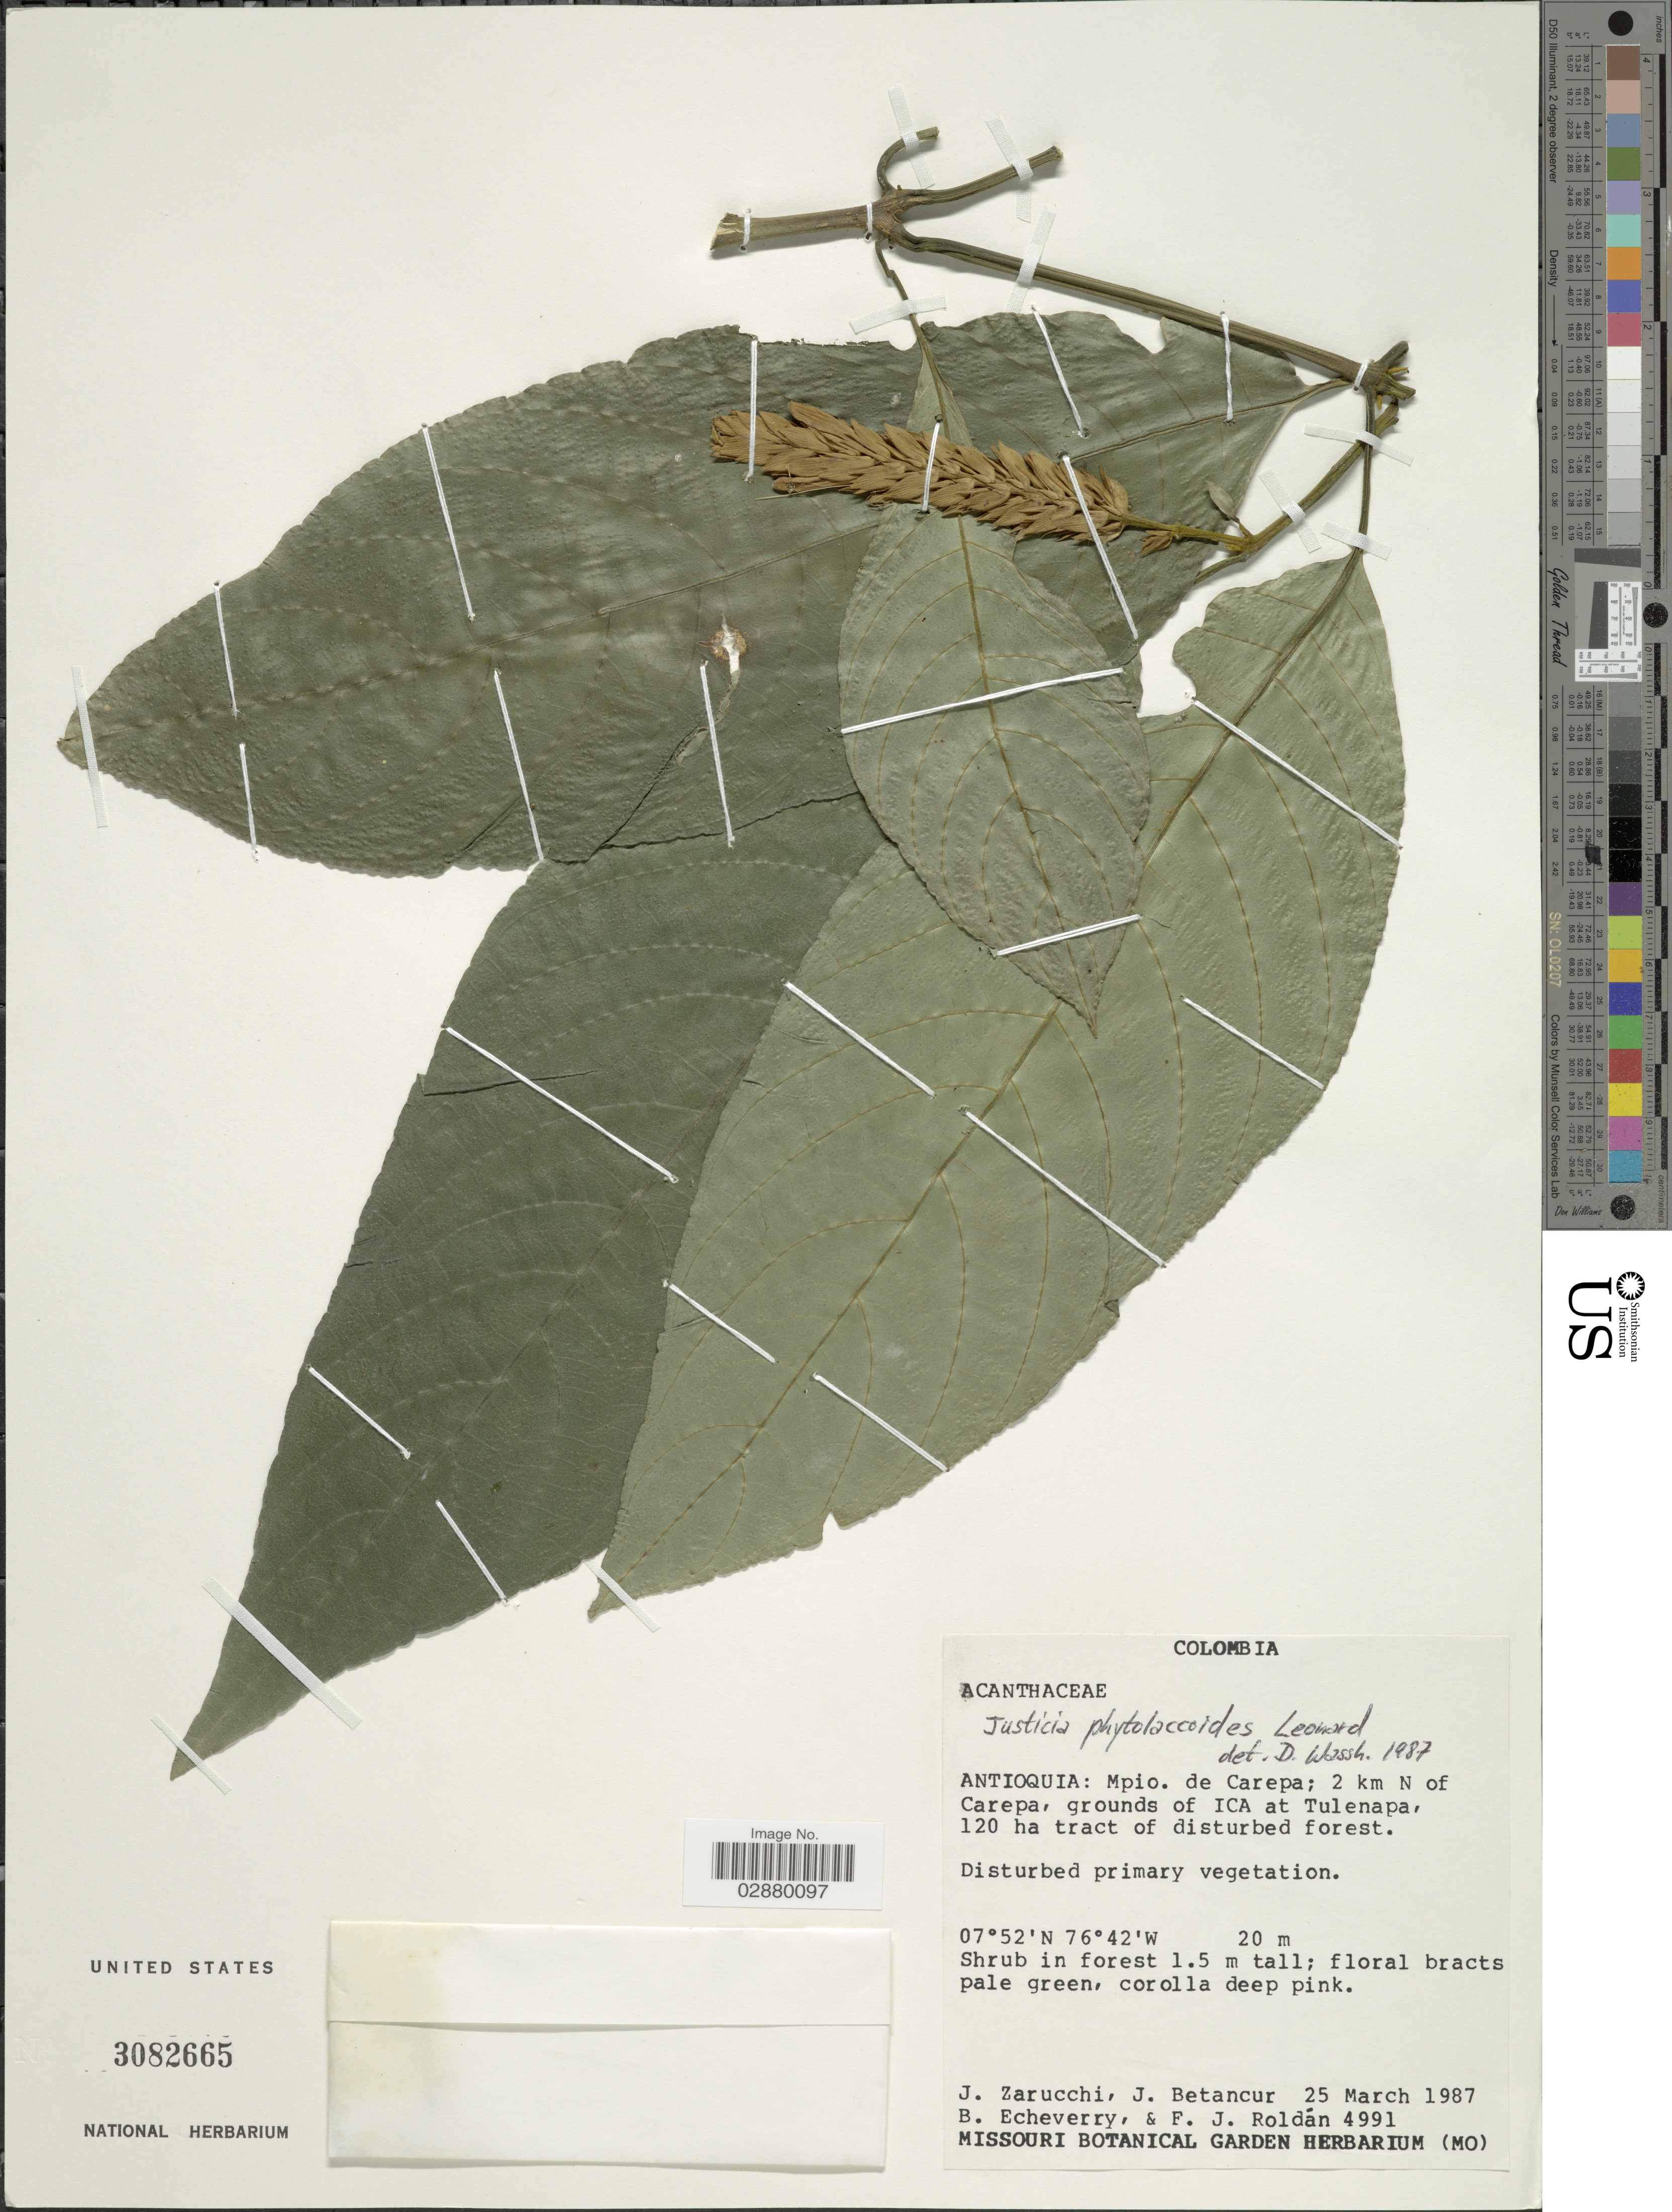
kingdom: Plantae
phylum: Tracheophyta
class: Magnoliopsida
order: Lamiales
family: Acanthaceae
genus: Justicia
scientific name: Justicia phytolaccoides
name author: Leonard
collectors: J. L. Zarucchi, J. Betancur, B. Echeverry & F. J. Roldán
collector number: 4991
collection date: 1987-03-25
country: Colombia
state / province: Antioquia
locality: Mpio. de Carepa; 2 km N of Carepa, grounds of ICA at Tulenapa, 120 ha tract of disturbed forest.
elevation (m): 20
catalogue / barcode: US 3082665